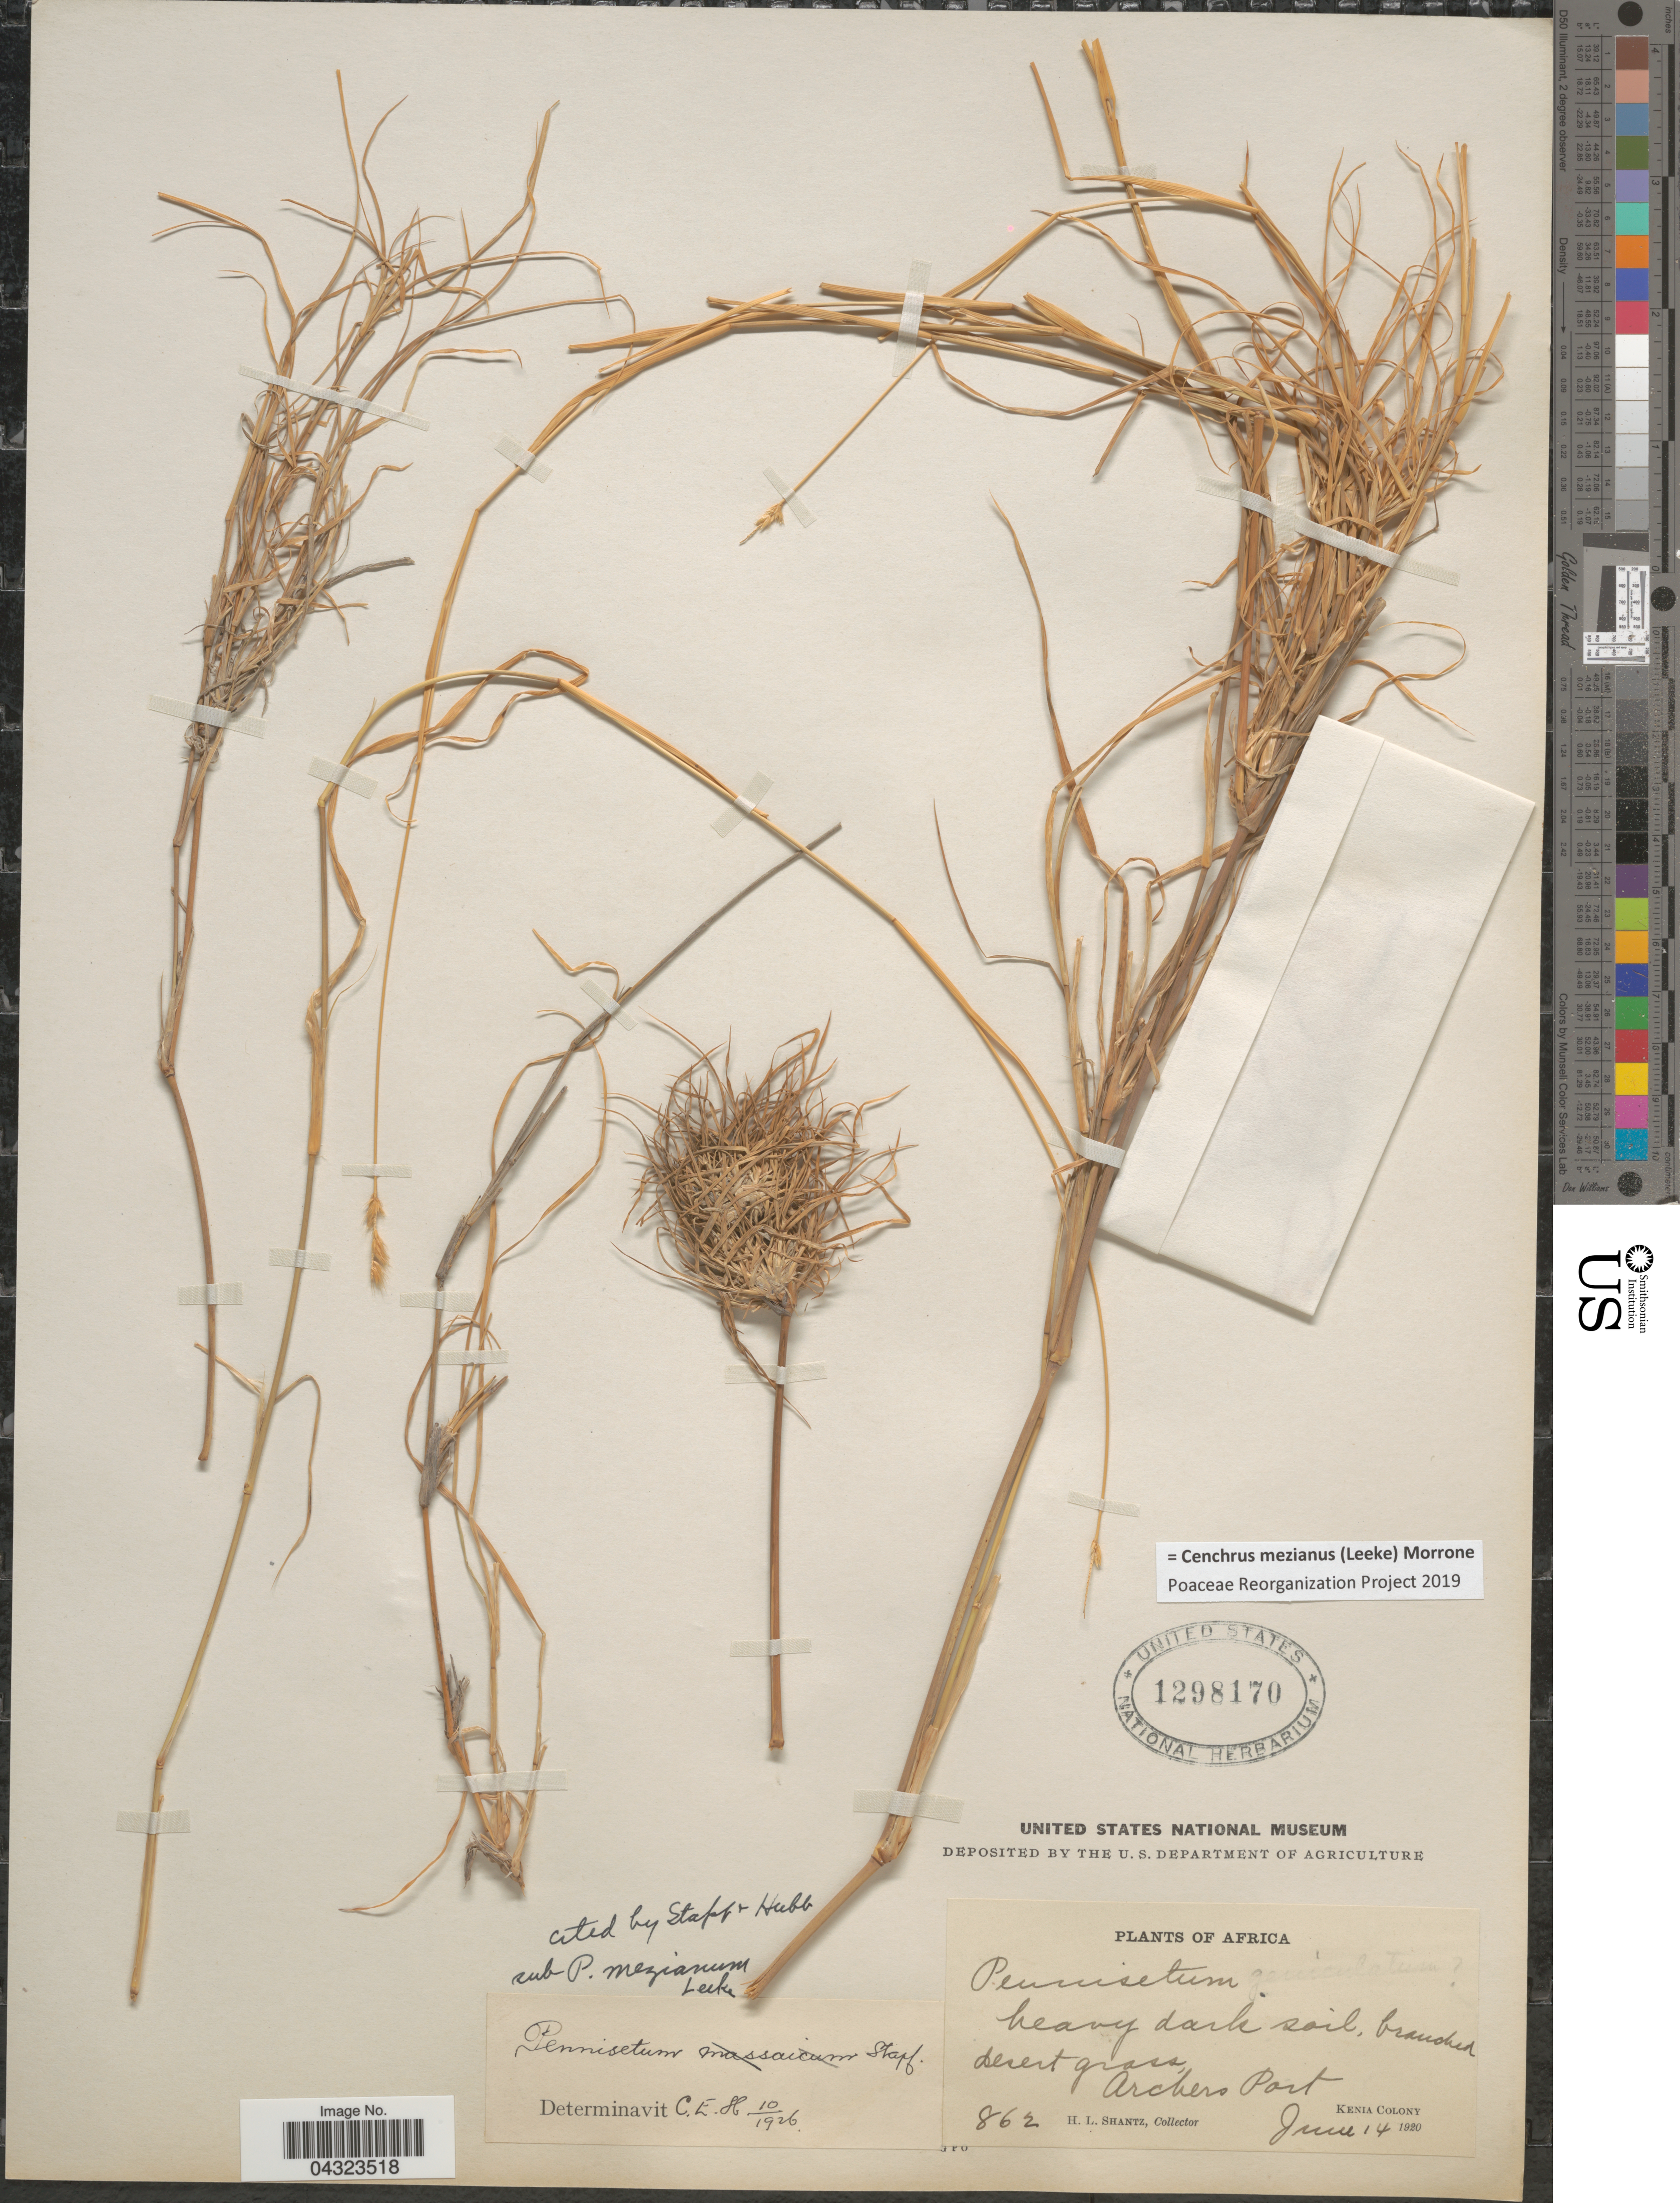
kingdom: Plantae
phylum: Tracheophyta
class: Liliopsida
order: Poales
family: Poaceae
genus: Cenchrus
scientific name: Cenchrus mezianus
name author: (Leeke) Morrone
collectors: H. Shantz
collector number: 862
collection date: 1920-06-14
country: Kenya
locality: Archers Port. Kenia Colony.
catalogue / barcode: US 1298170